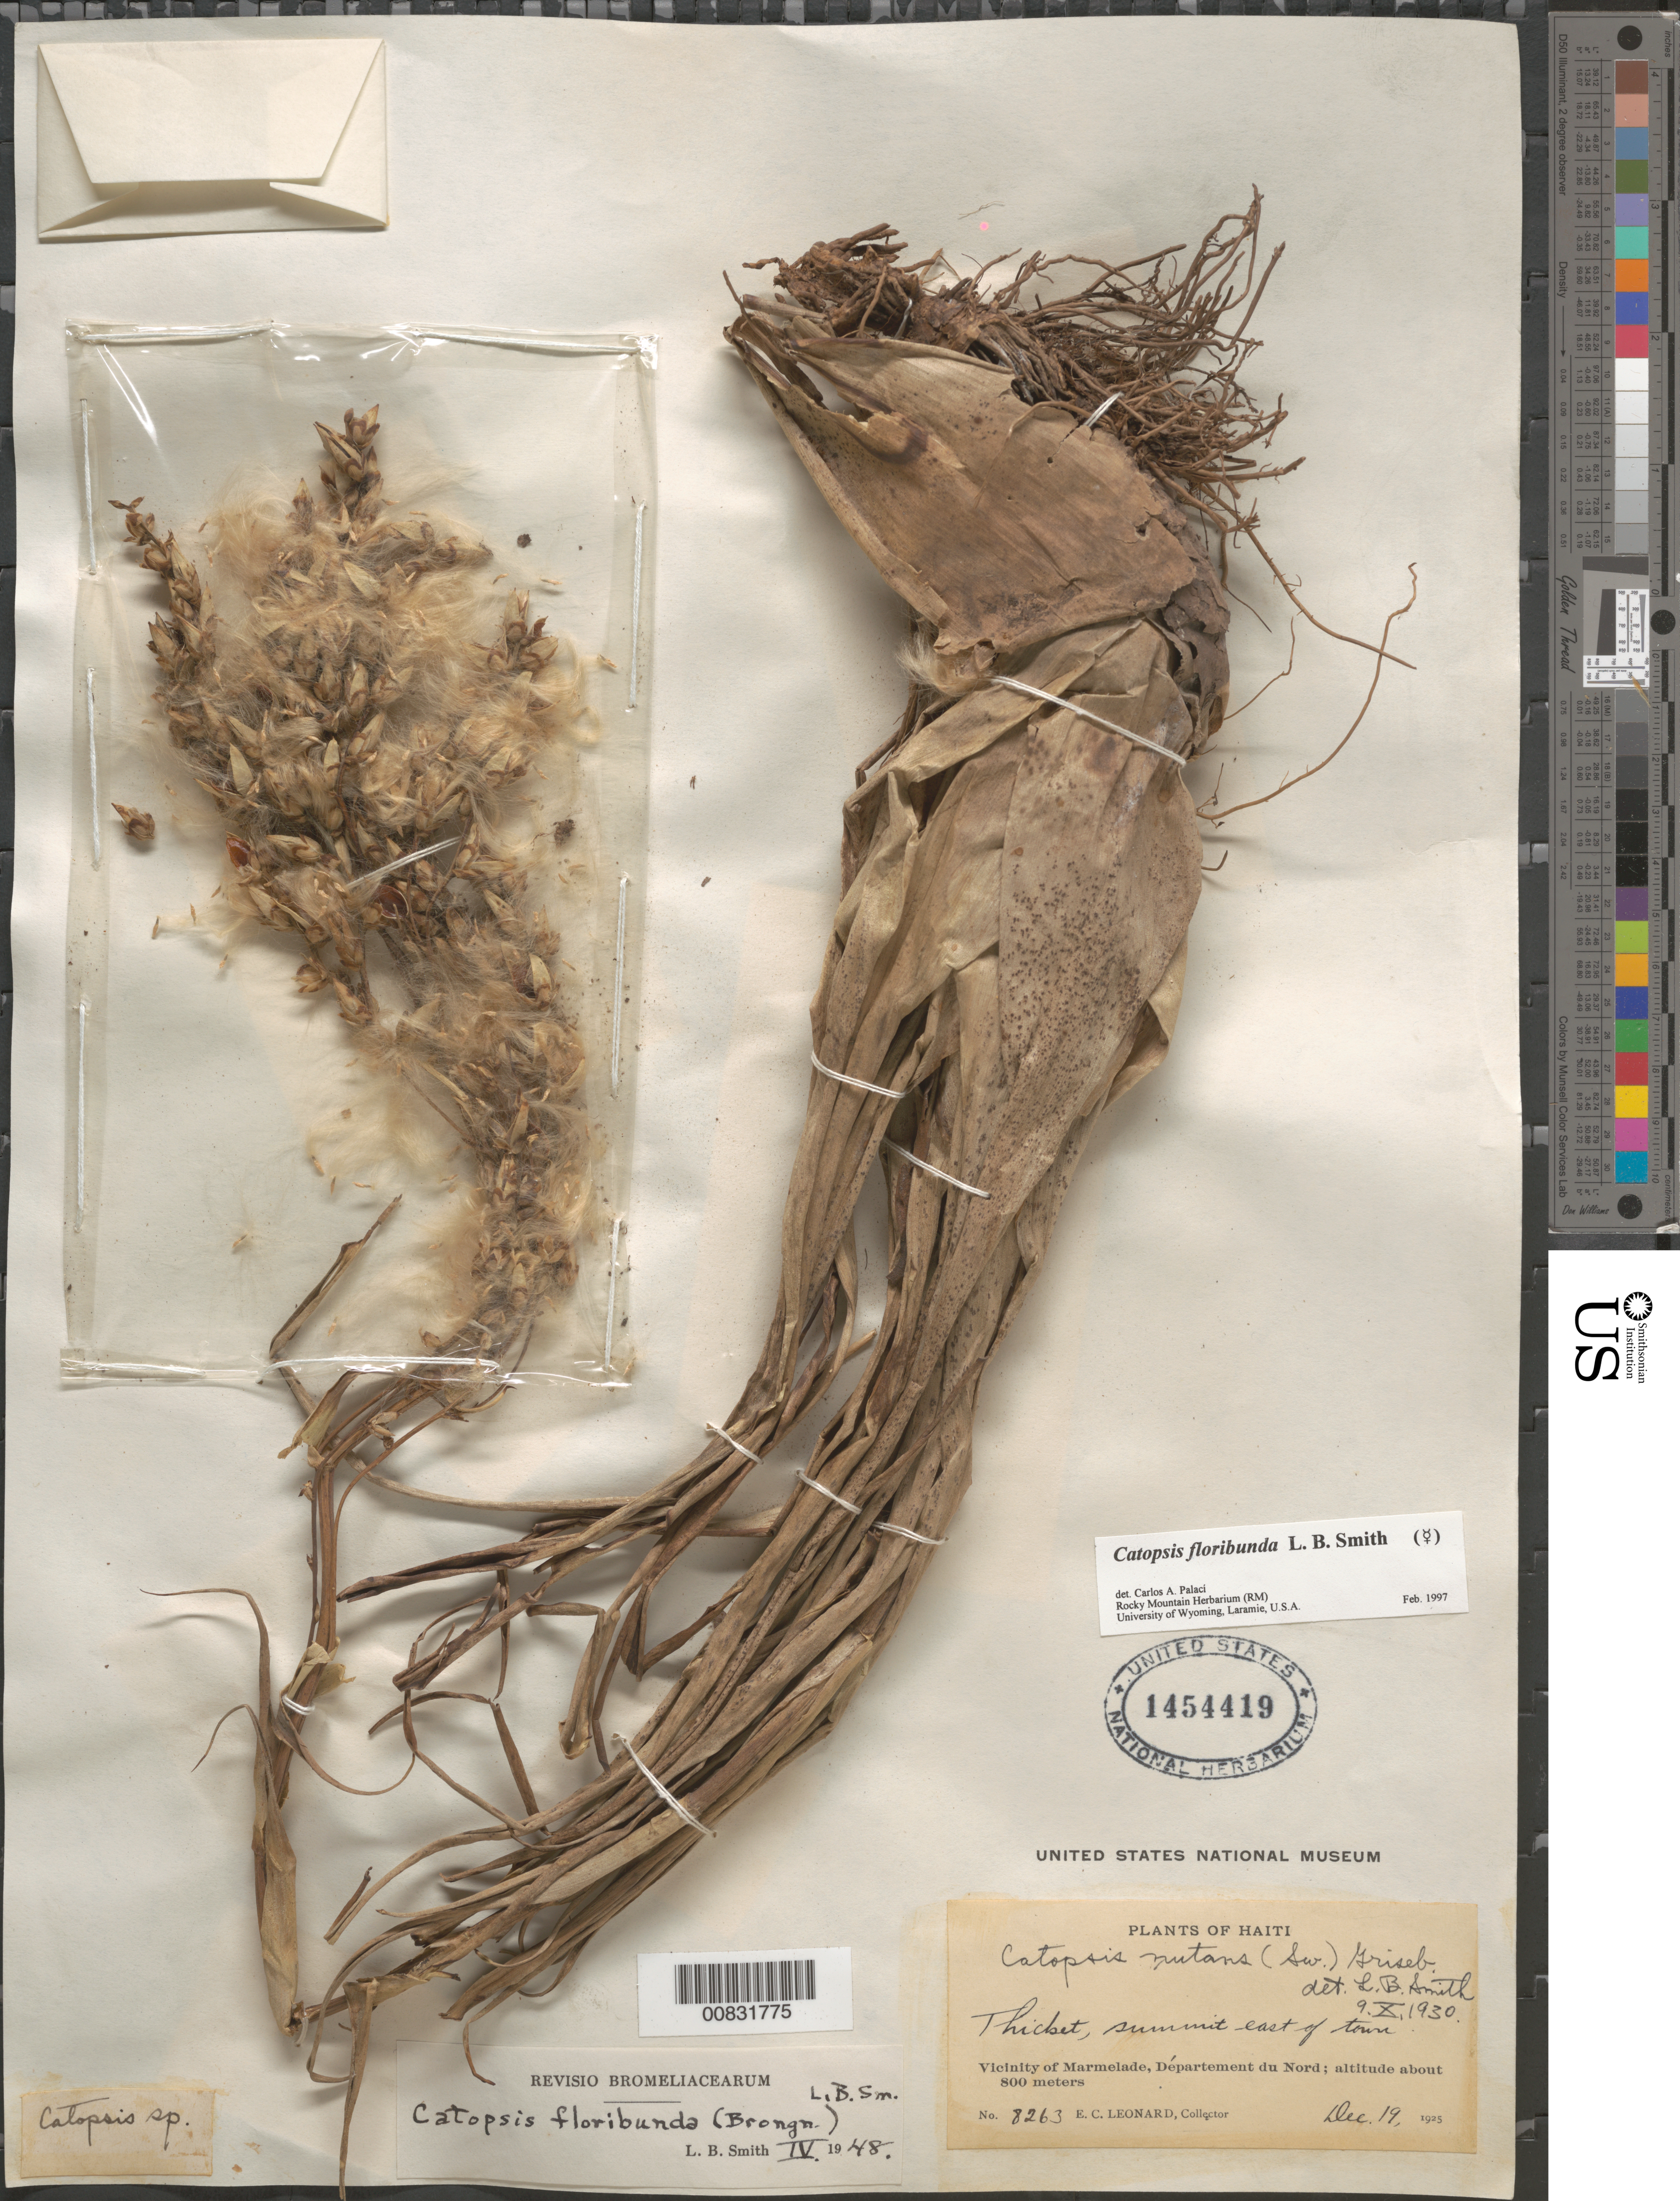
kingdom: Plantae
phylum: Tracheophyta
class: Liliopsida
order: Poales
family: Bromeliaceae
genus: Catopsis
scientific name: Catopsis floribunda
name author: L.B. Sm.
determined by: Palací, C. A., (RM), University of Wyoming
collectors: E. C. Leonard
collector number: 8263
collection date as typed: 19 Dec 1925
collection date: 1925-12-19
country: Haiti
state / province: Nord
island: Hispaniola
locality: Vicinity of Marmelade, summit east of town.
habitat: Thicket.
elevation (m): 800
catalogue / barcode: US 1454419